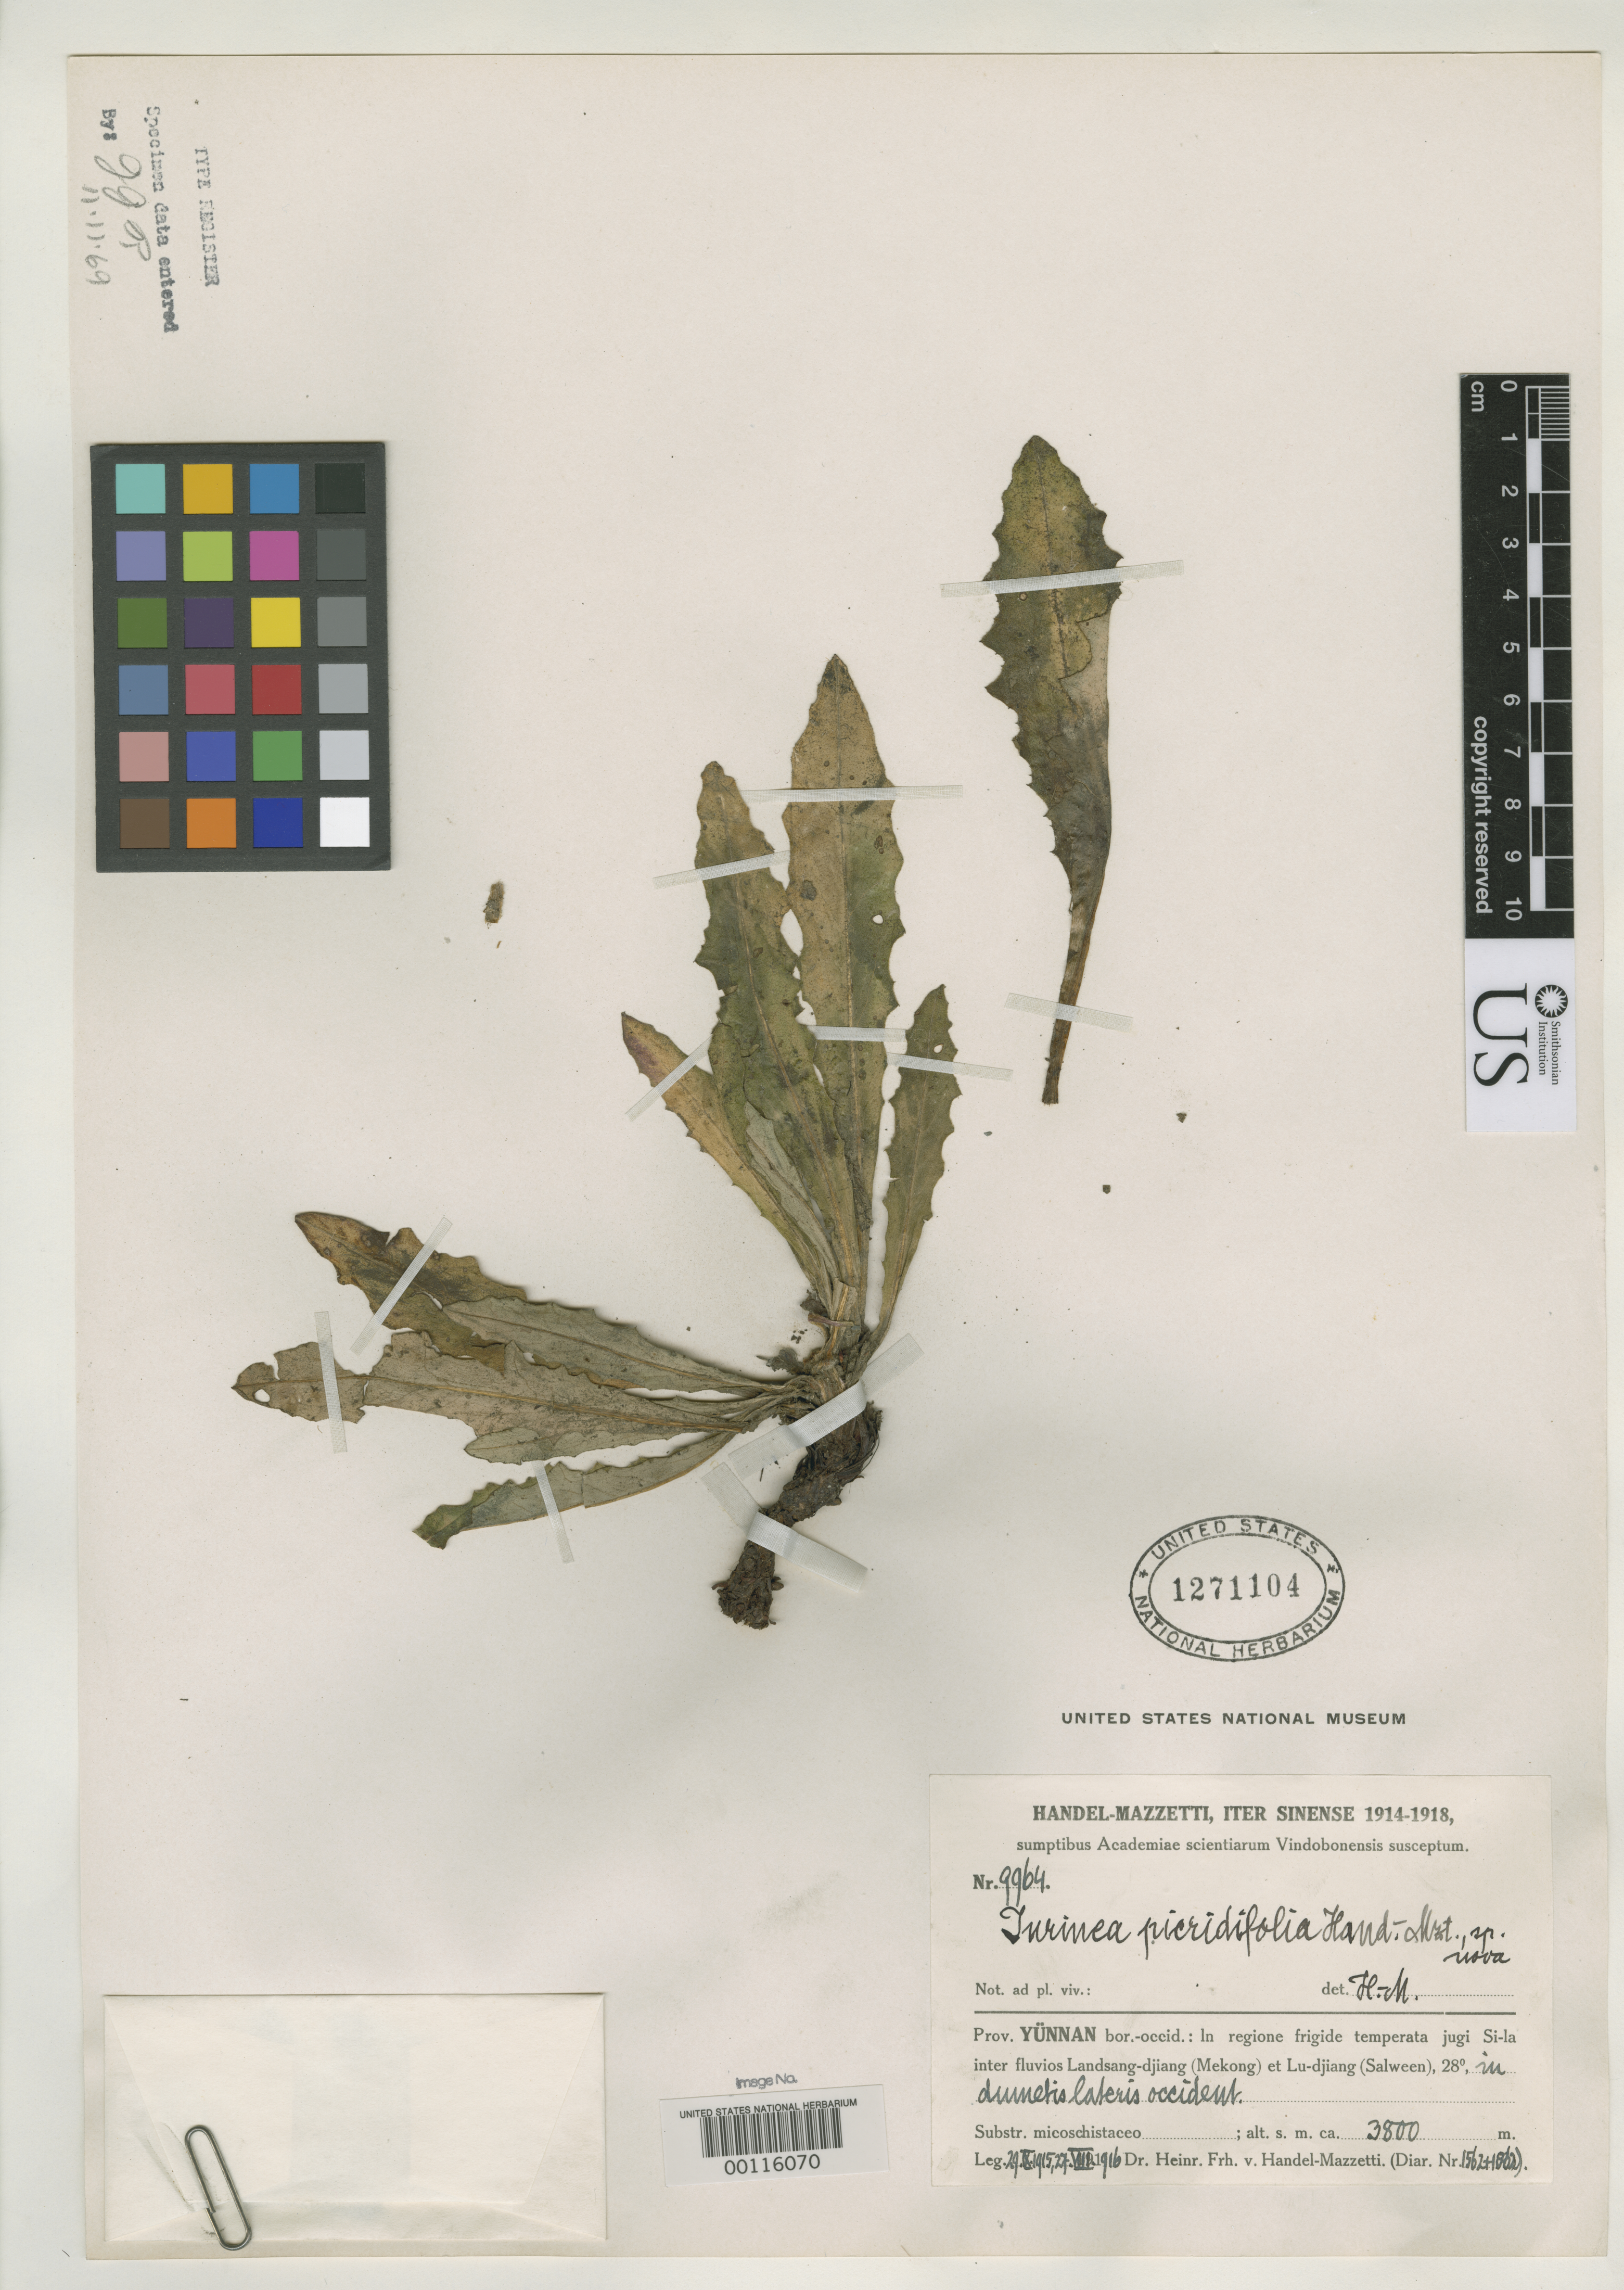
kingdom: Plantae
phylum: Tracheophyta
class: Magnoliopsida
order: Asterales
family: Asteraceae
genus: Jurinea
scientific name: Jurinea picridifolia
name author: Hand.-Mazz.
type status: Type Collection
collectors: H. Handel-Mazzetti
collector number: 9964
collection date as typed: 29 Sep 1915 to 27 Aug 1916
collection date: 1915-09-29/1916-08-27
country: China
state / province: Yunnan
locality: Between the Mekong and Salween Rivers.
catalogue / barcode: US 1271104